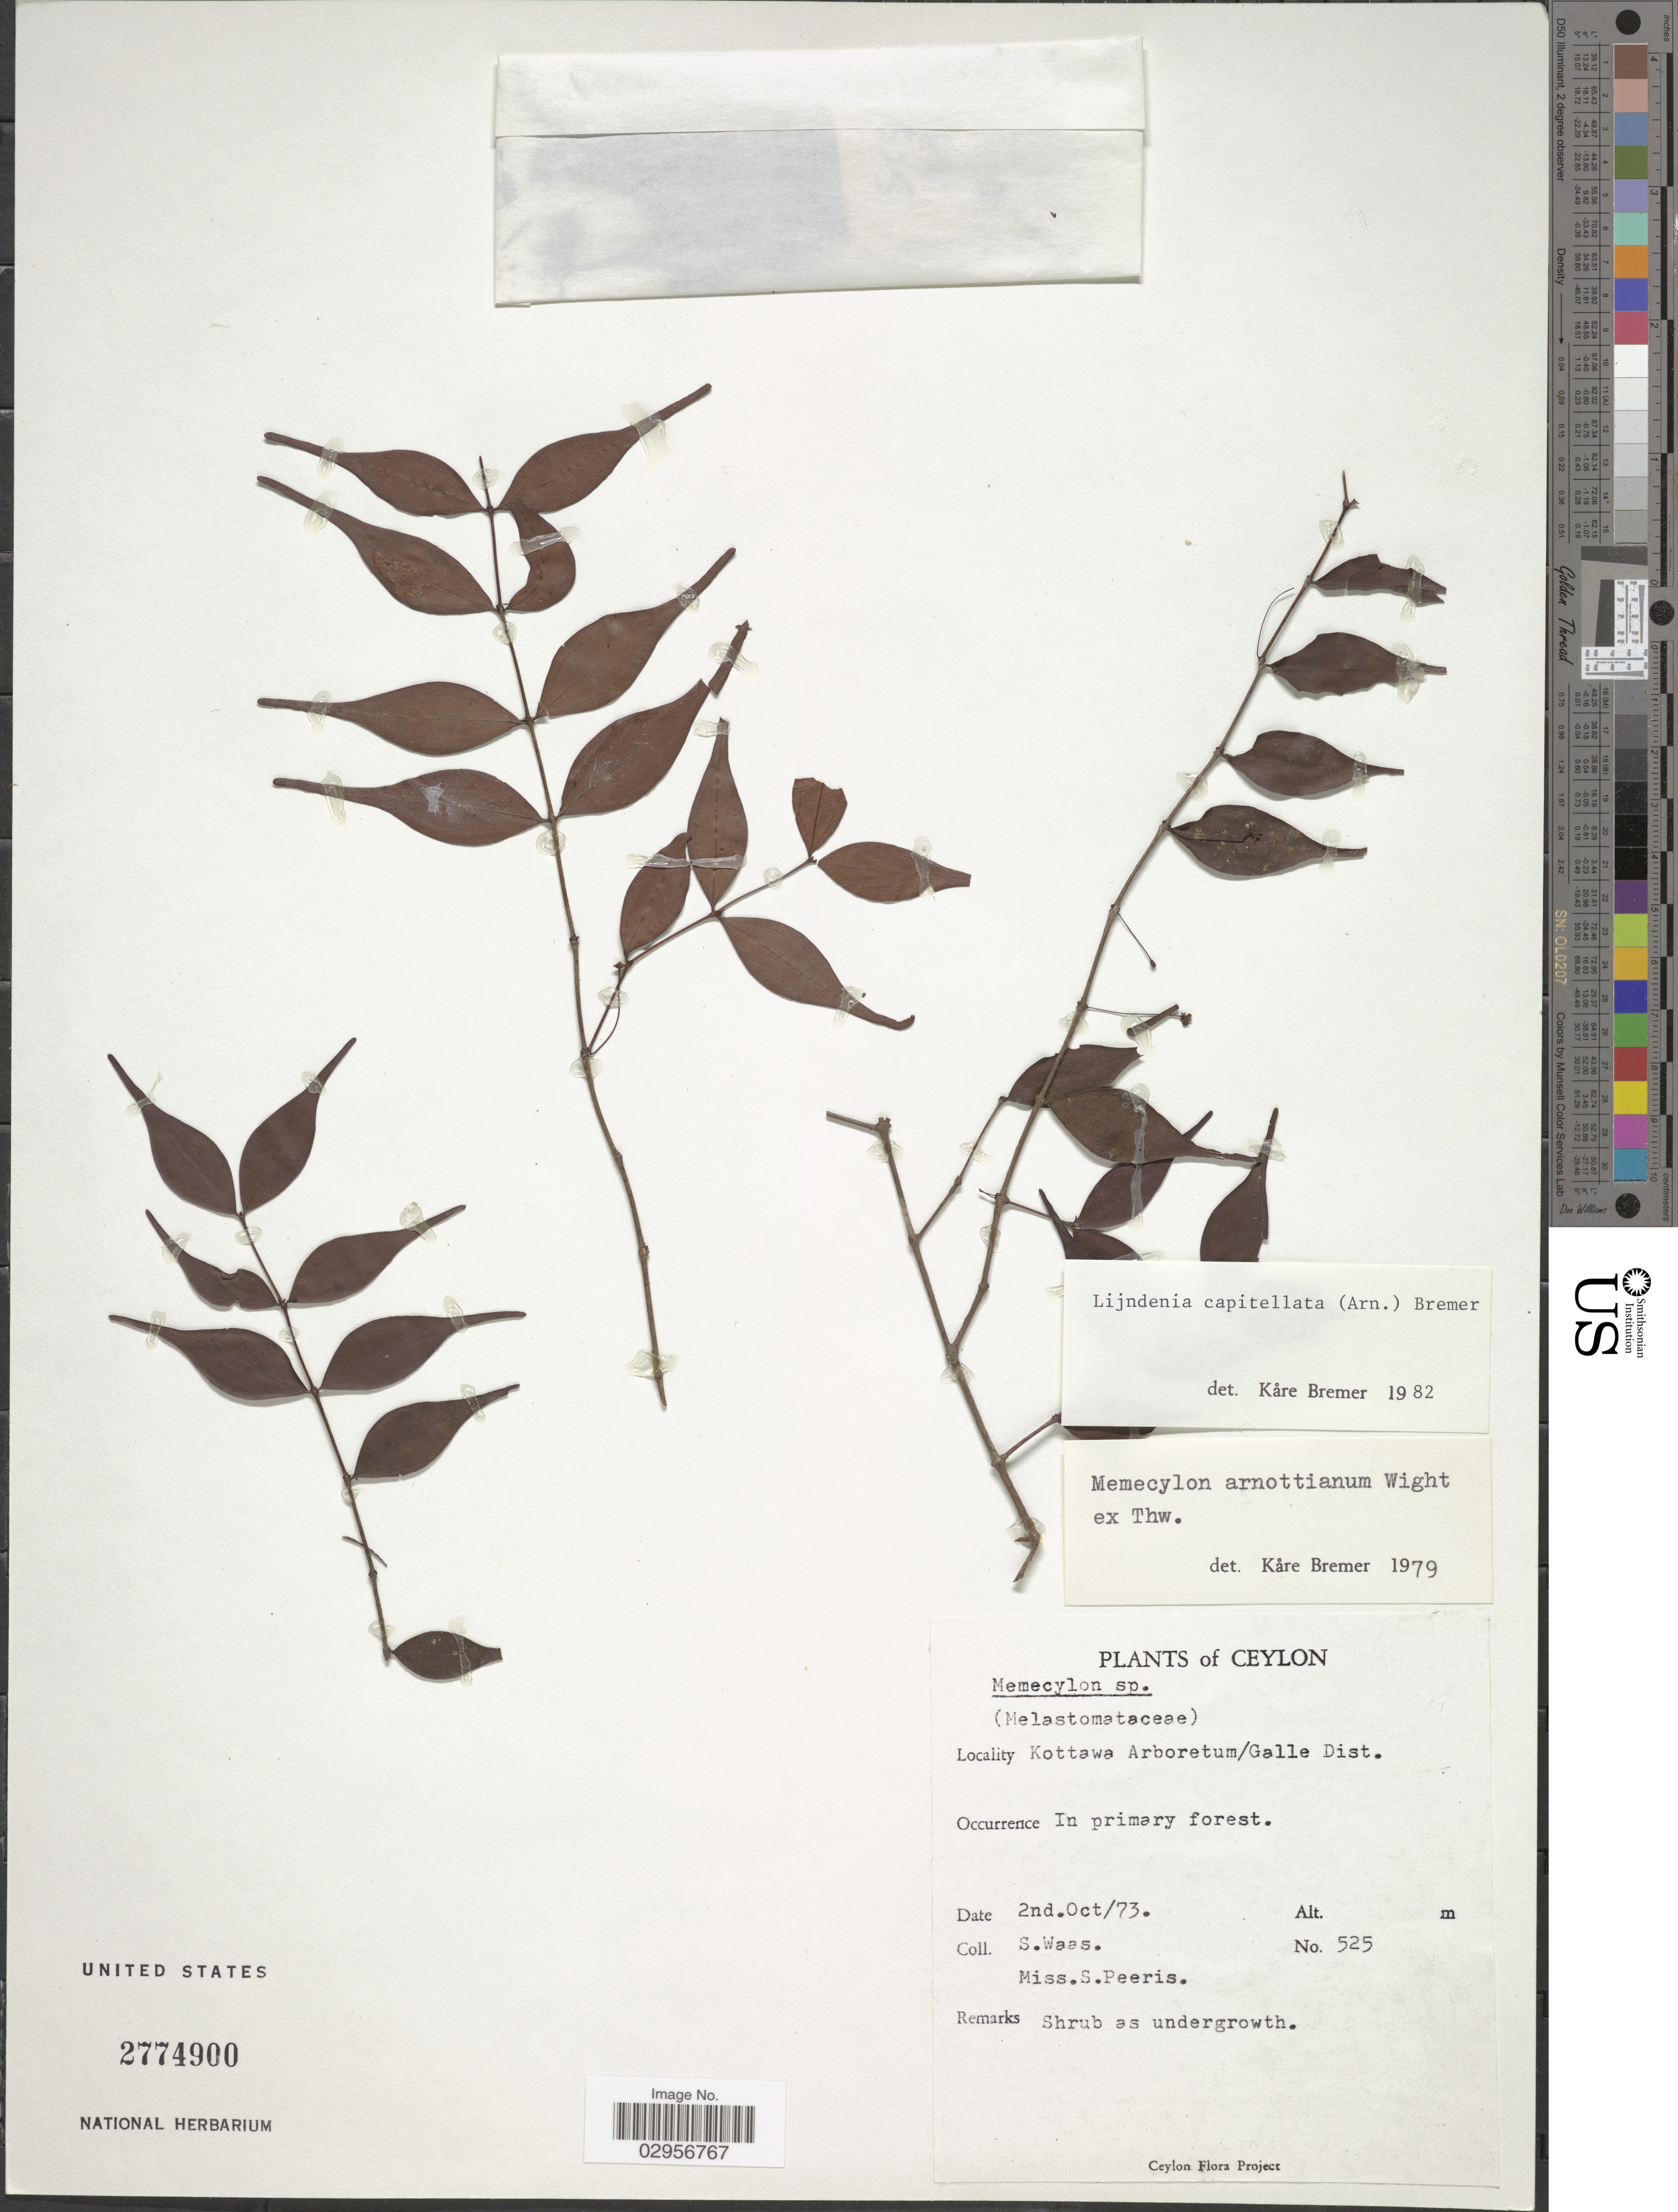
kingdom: Plantae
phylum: Tracheophyta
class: Magnoliopsida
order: Myrtales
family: Melastomataceae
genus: Lijndenia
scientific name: Lijndenia capitellata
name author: K. Bremer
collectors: S. Waas & S. Peeris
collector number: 525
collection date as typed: Transcribed d/m/y: 2/10/73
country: Sri Lanka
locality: Ceylon, Kottawa Arboretum/Galle Dist.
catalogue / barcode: US 2774900